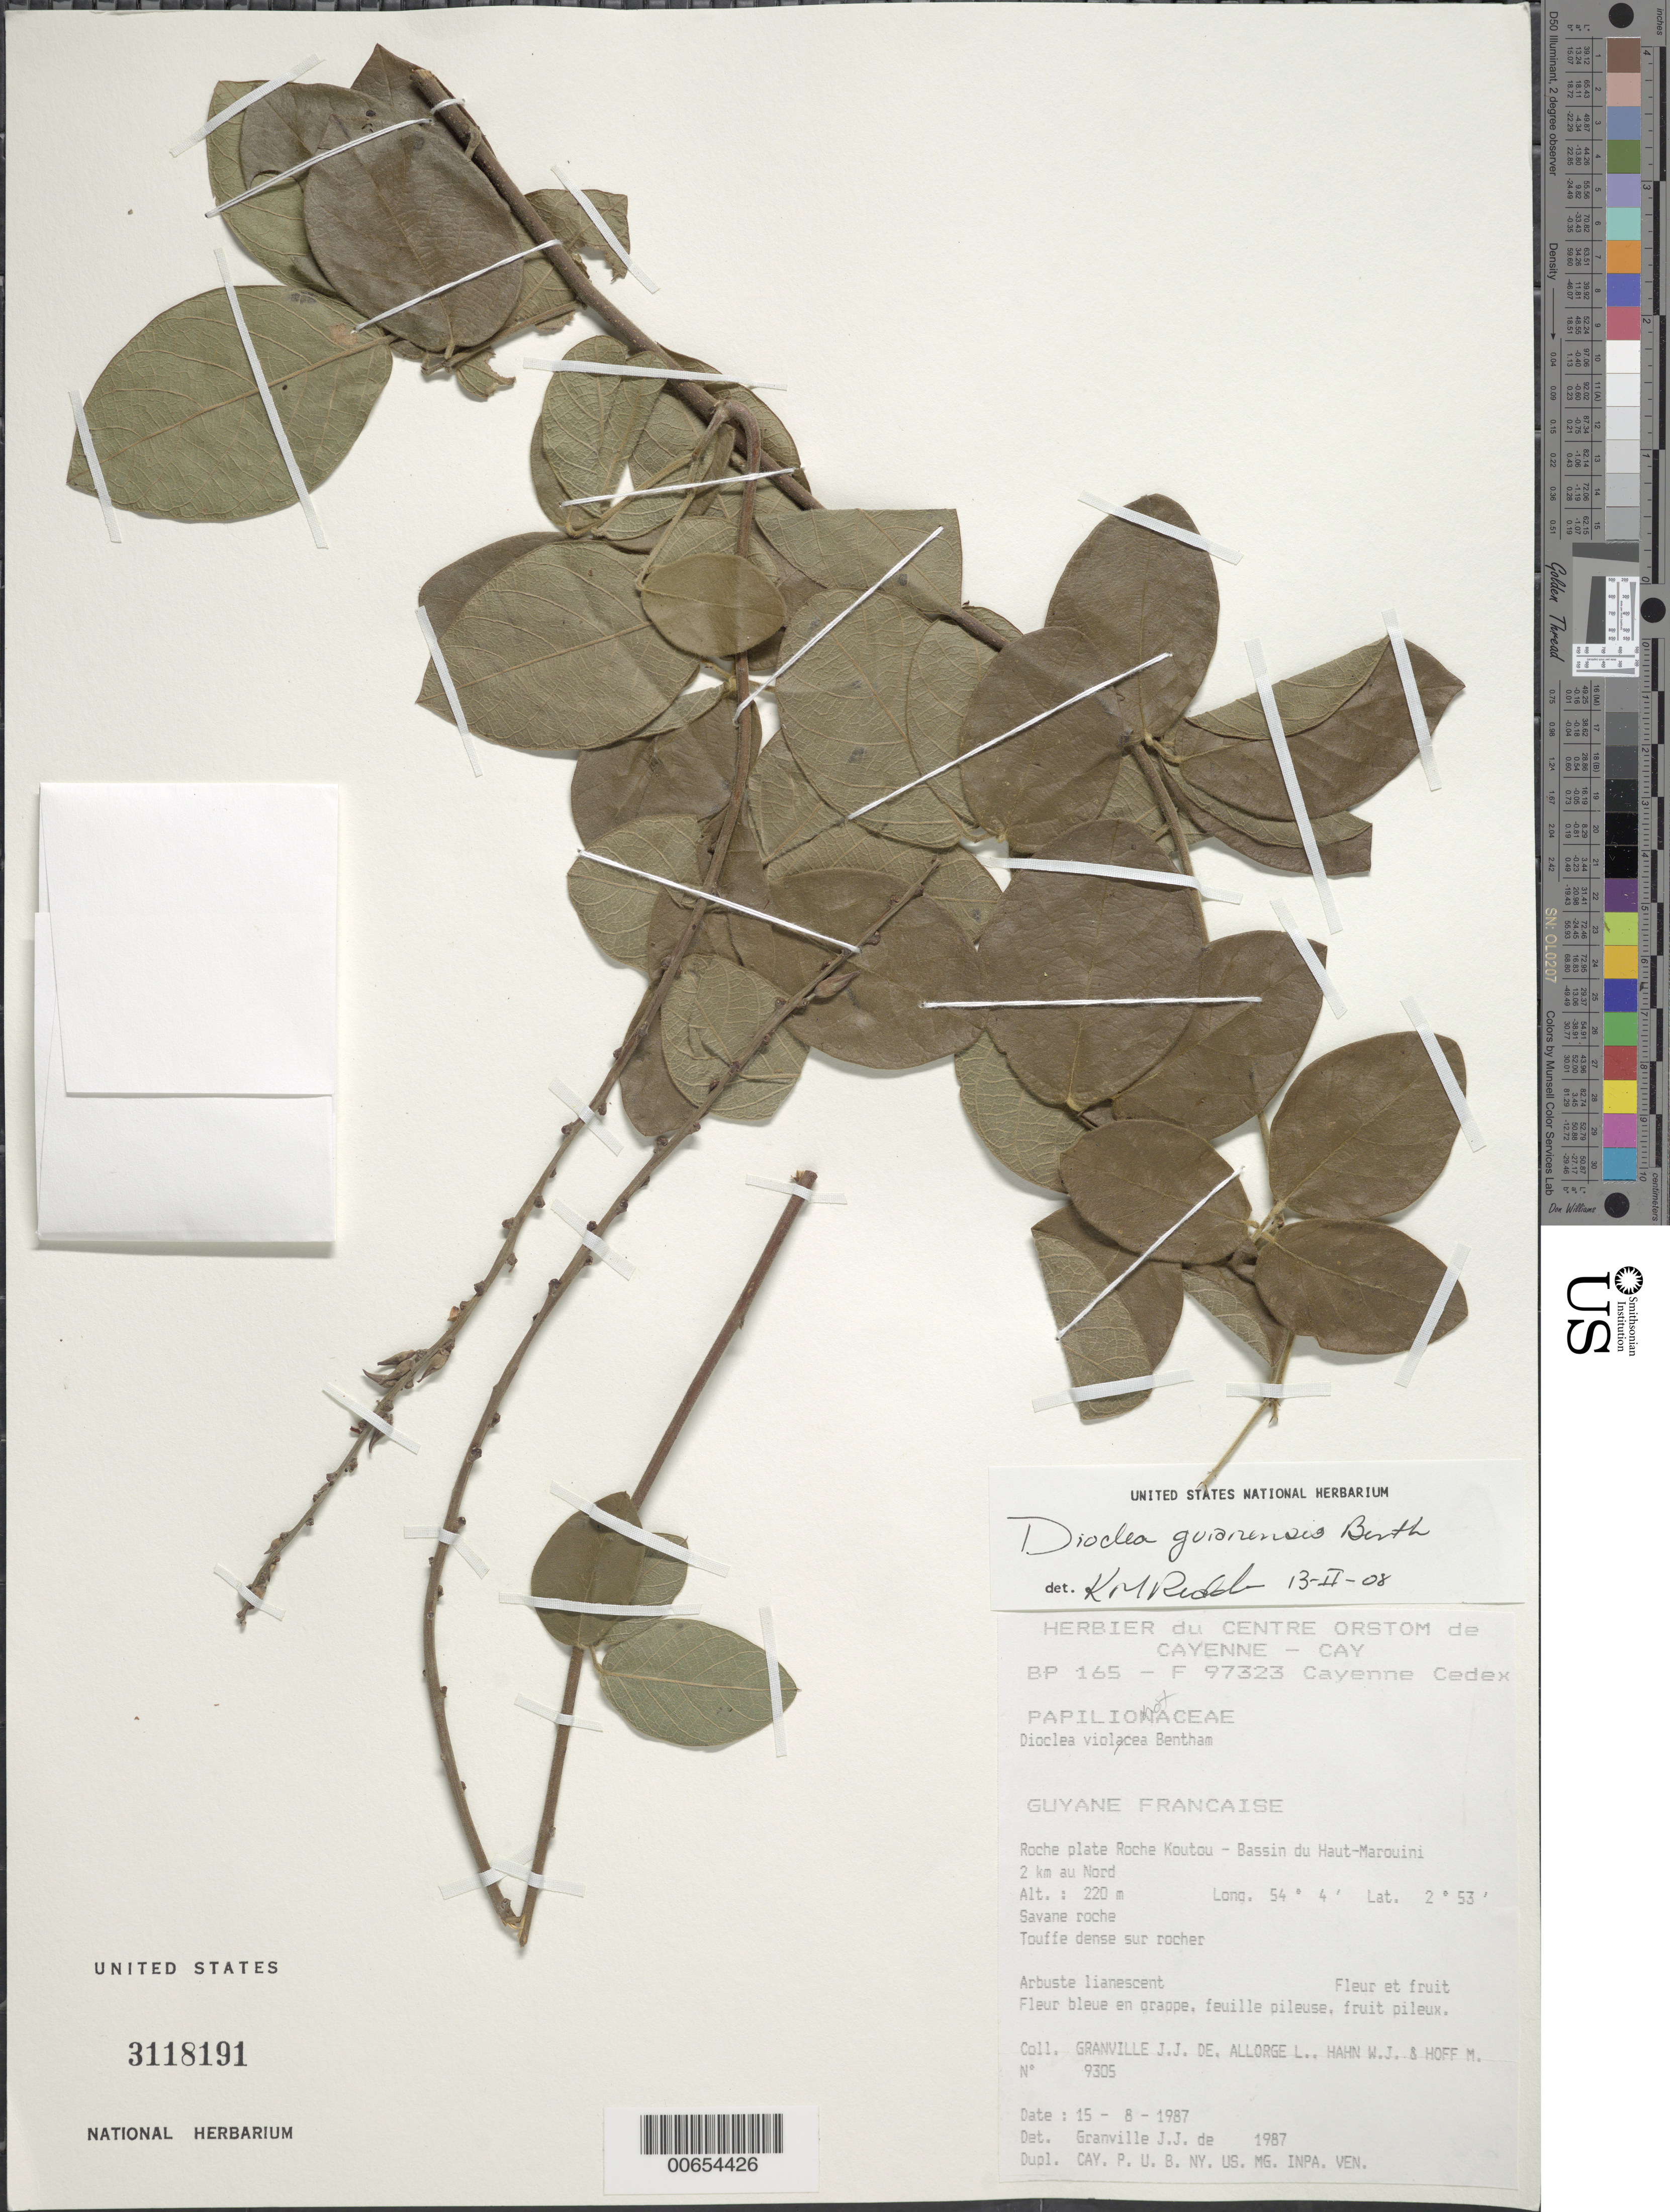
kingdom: Plantae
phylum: Tracheophyta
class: Magnoliopsida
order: Fabales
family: Fabaceae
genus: Dioclea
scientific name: Dioclea guianensis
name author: Benth.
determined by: Redden, K. M.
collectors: J.-J. de Granville, L. Allorge, W. J. Hahn & M. Hoff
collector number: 9305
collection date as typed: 15-Aug-87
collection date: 1987-08-15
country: French Guiana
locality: Roche Koutou, Bassin du Haut-Marouini, 2 km nord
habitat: Savane roche, touffe dense sur rocher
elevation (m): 220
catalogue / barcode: US 3118191